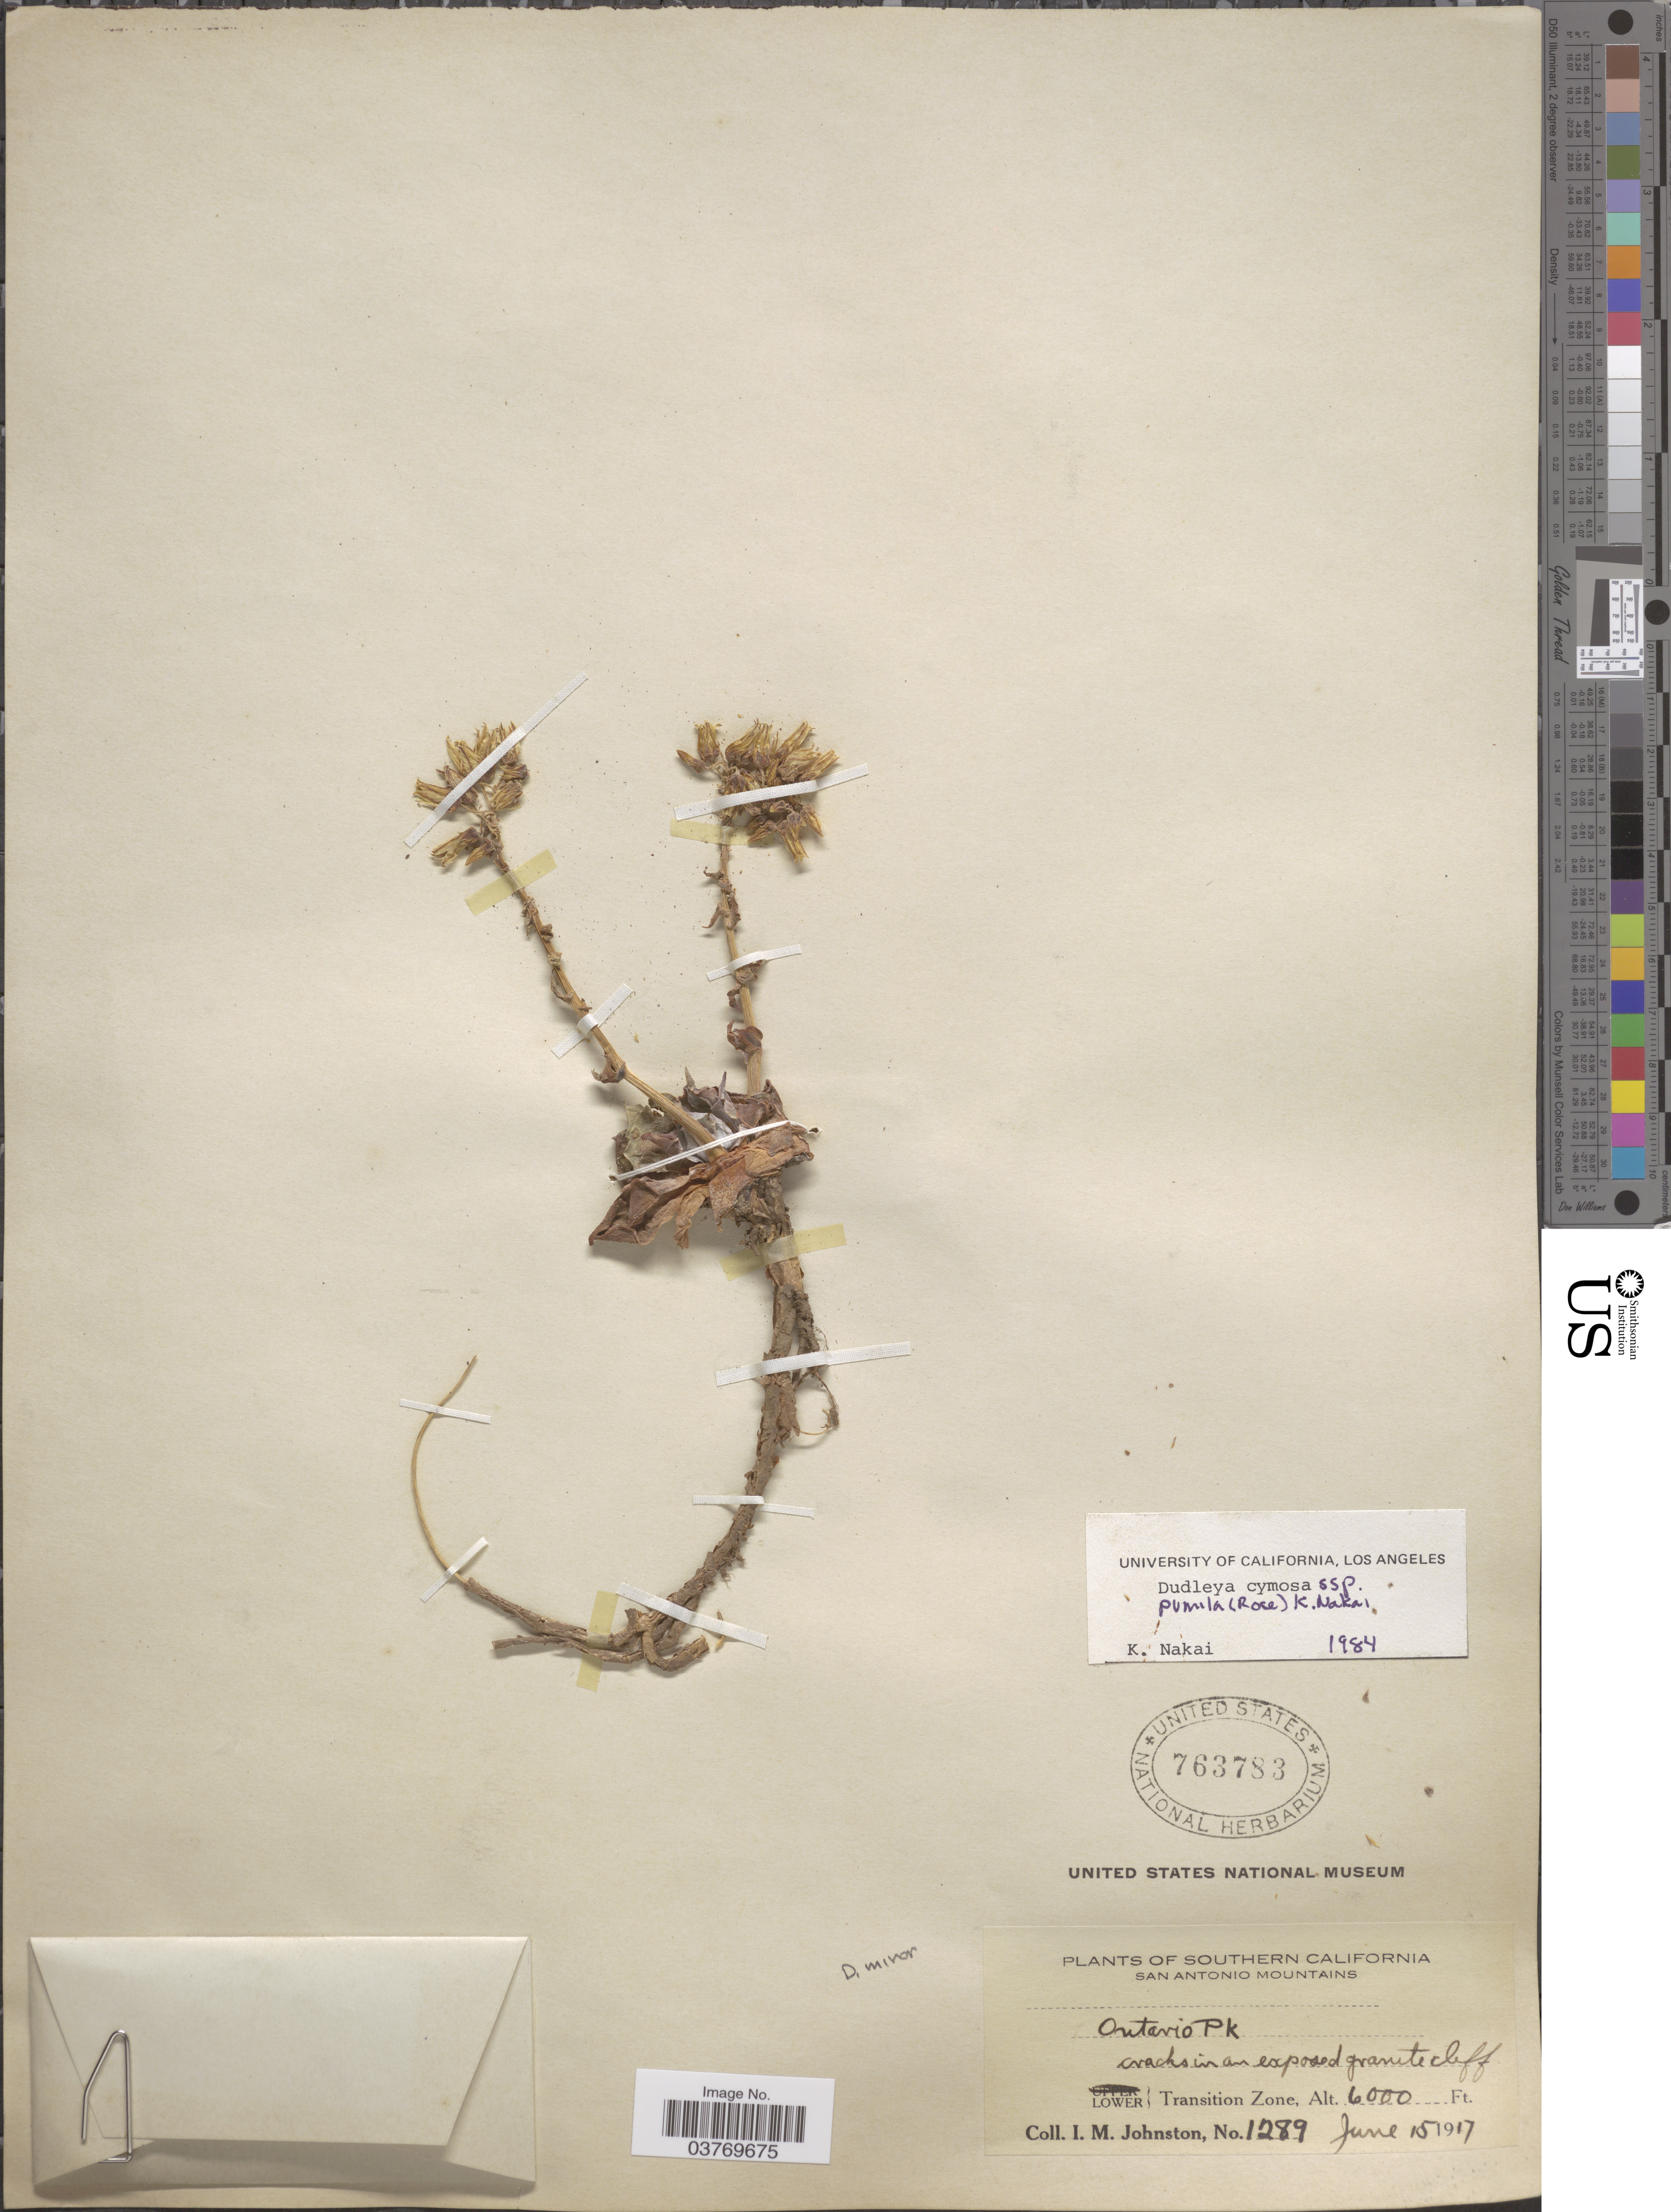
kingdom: Plantae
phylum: Tracheophyta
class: Magnoliopsida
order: Saxifragales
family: Crassulaceae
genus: Dudleya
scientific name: Dudleya cymosa subsp. pumila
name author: (Rose) K.M. Nakai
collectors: I.M. Johnston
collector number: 1289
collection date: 1917-06-15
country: United States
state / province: California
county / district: Los Angeles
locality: Southern California. San Antonio Mountains. Ontario Pk.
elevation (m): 1829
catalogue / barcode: US 763783